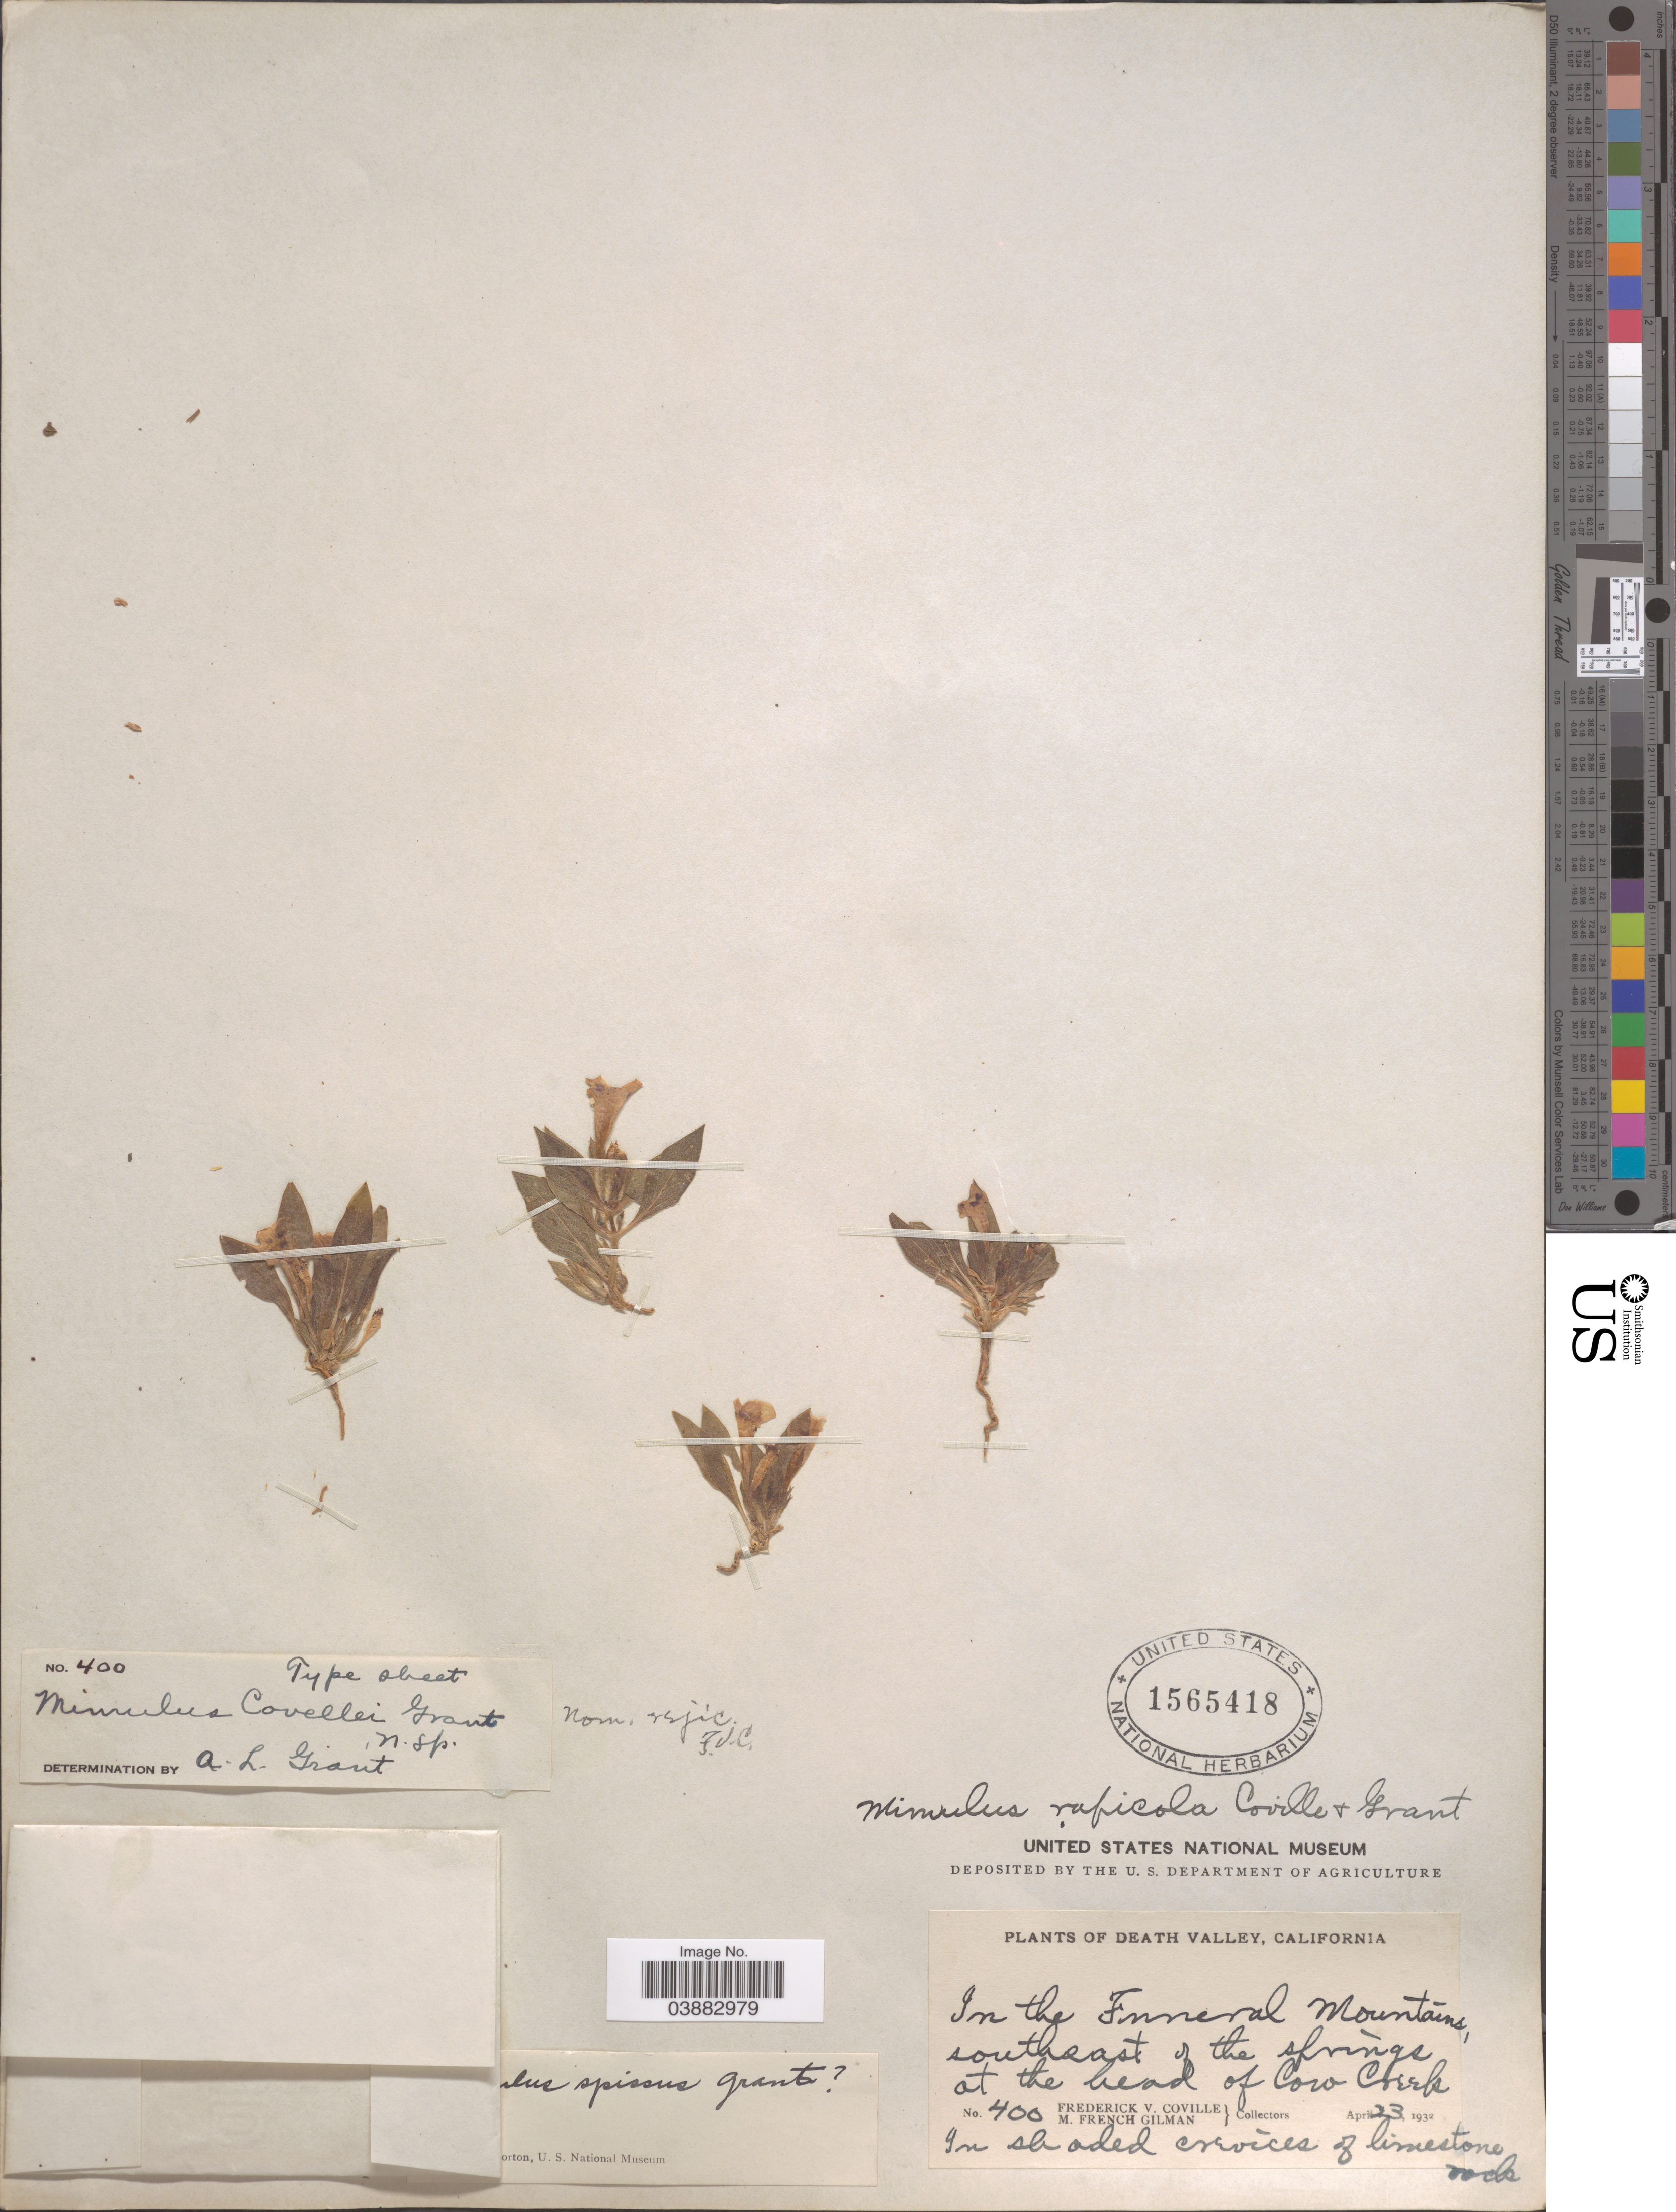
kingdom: Plantae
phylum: Tracheophyta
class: Magnoliopsida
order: Lamiales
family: Phrymaceae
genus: Mimulus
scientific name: Mimulus rupicola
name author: Coville & A.L. Grant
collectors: F. V. Coville & M. F. Gilman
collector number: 400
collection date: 1932-04-23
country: United States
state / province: California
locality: In the Funeral Mountains, southeast of the springs at the head of Cow Creek.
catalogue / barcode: US 1565418